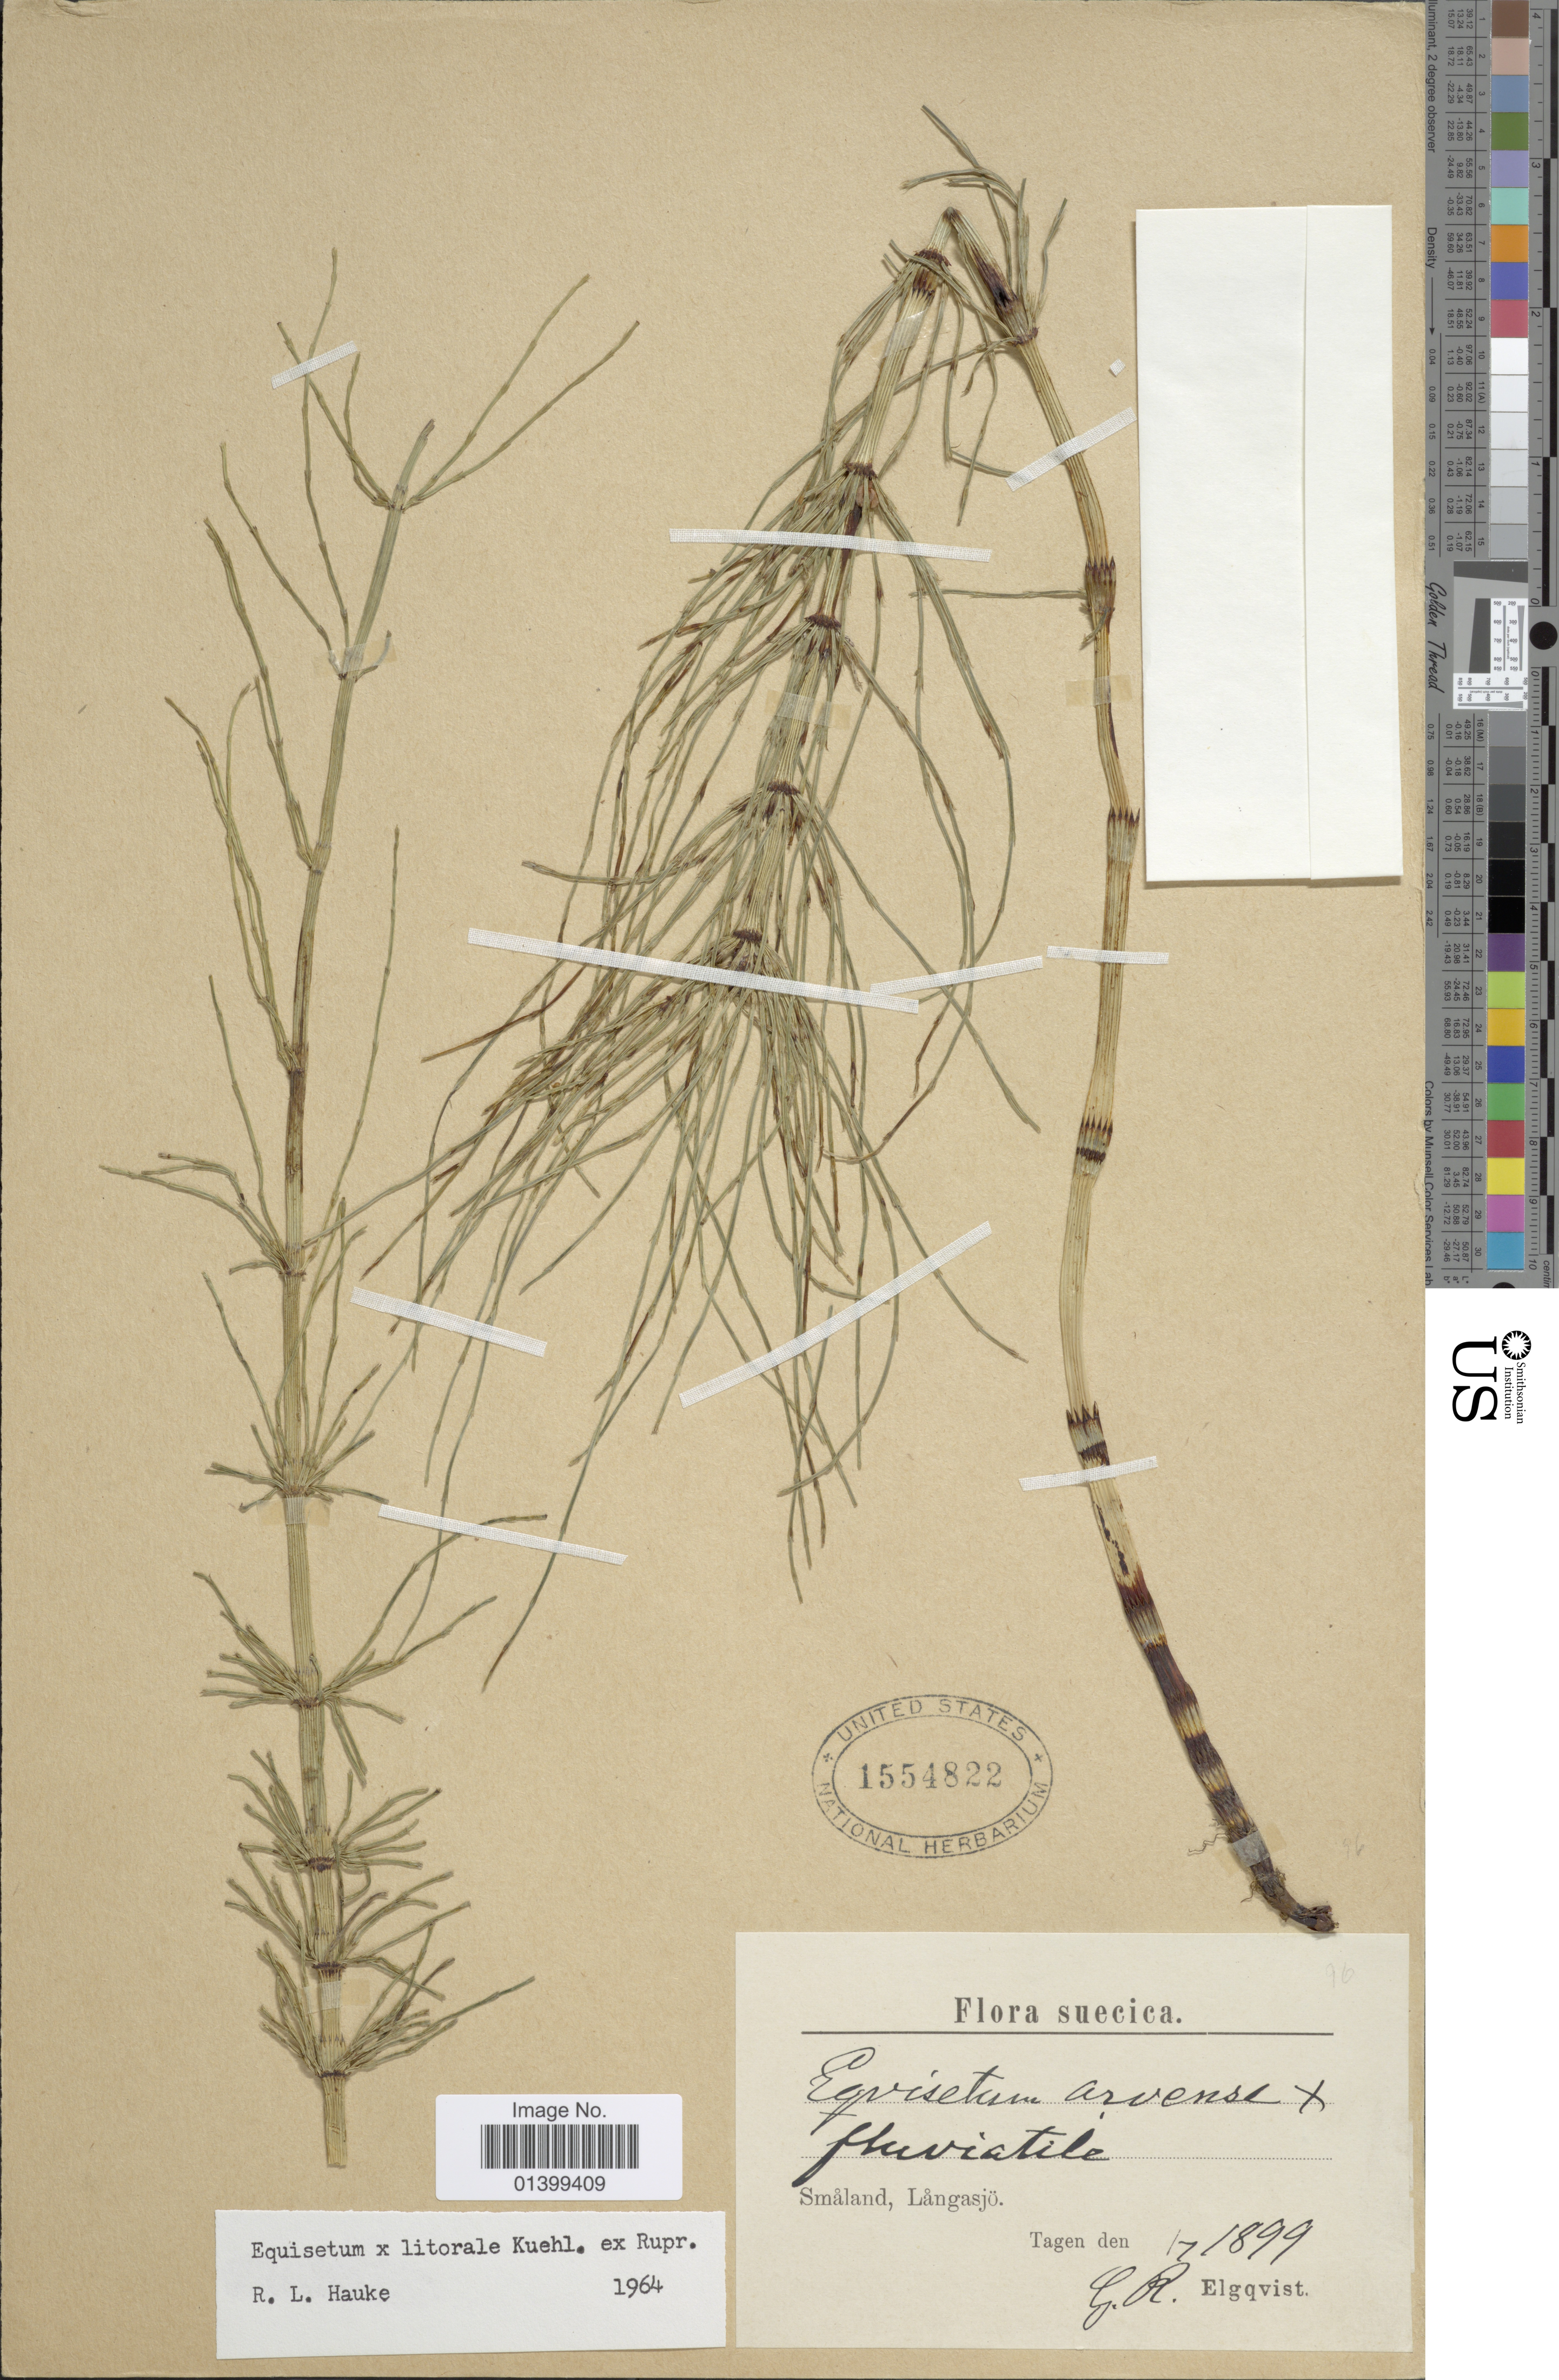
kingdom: Plantae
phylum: Tracheophyta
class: Polypodiopsida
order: Equisetales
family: Equisetaceae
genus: Equisetum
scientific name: Equisetum arvense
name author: L.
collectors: G. Elgqvist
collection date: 1899-07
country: Sweden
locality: Suecica. Småland, Långasjö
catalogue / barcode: US 1554822